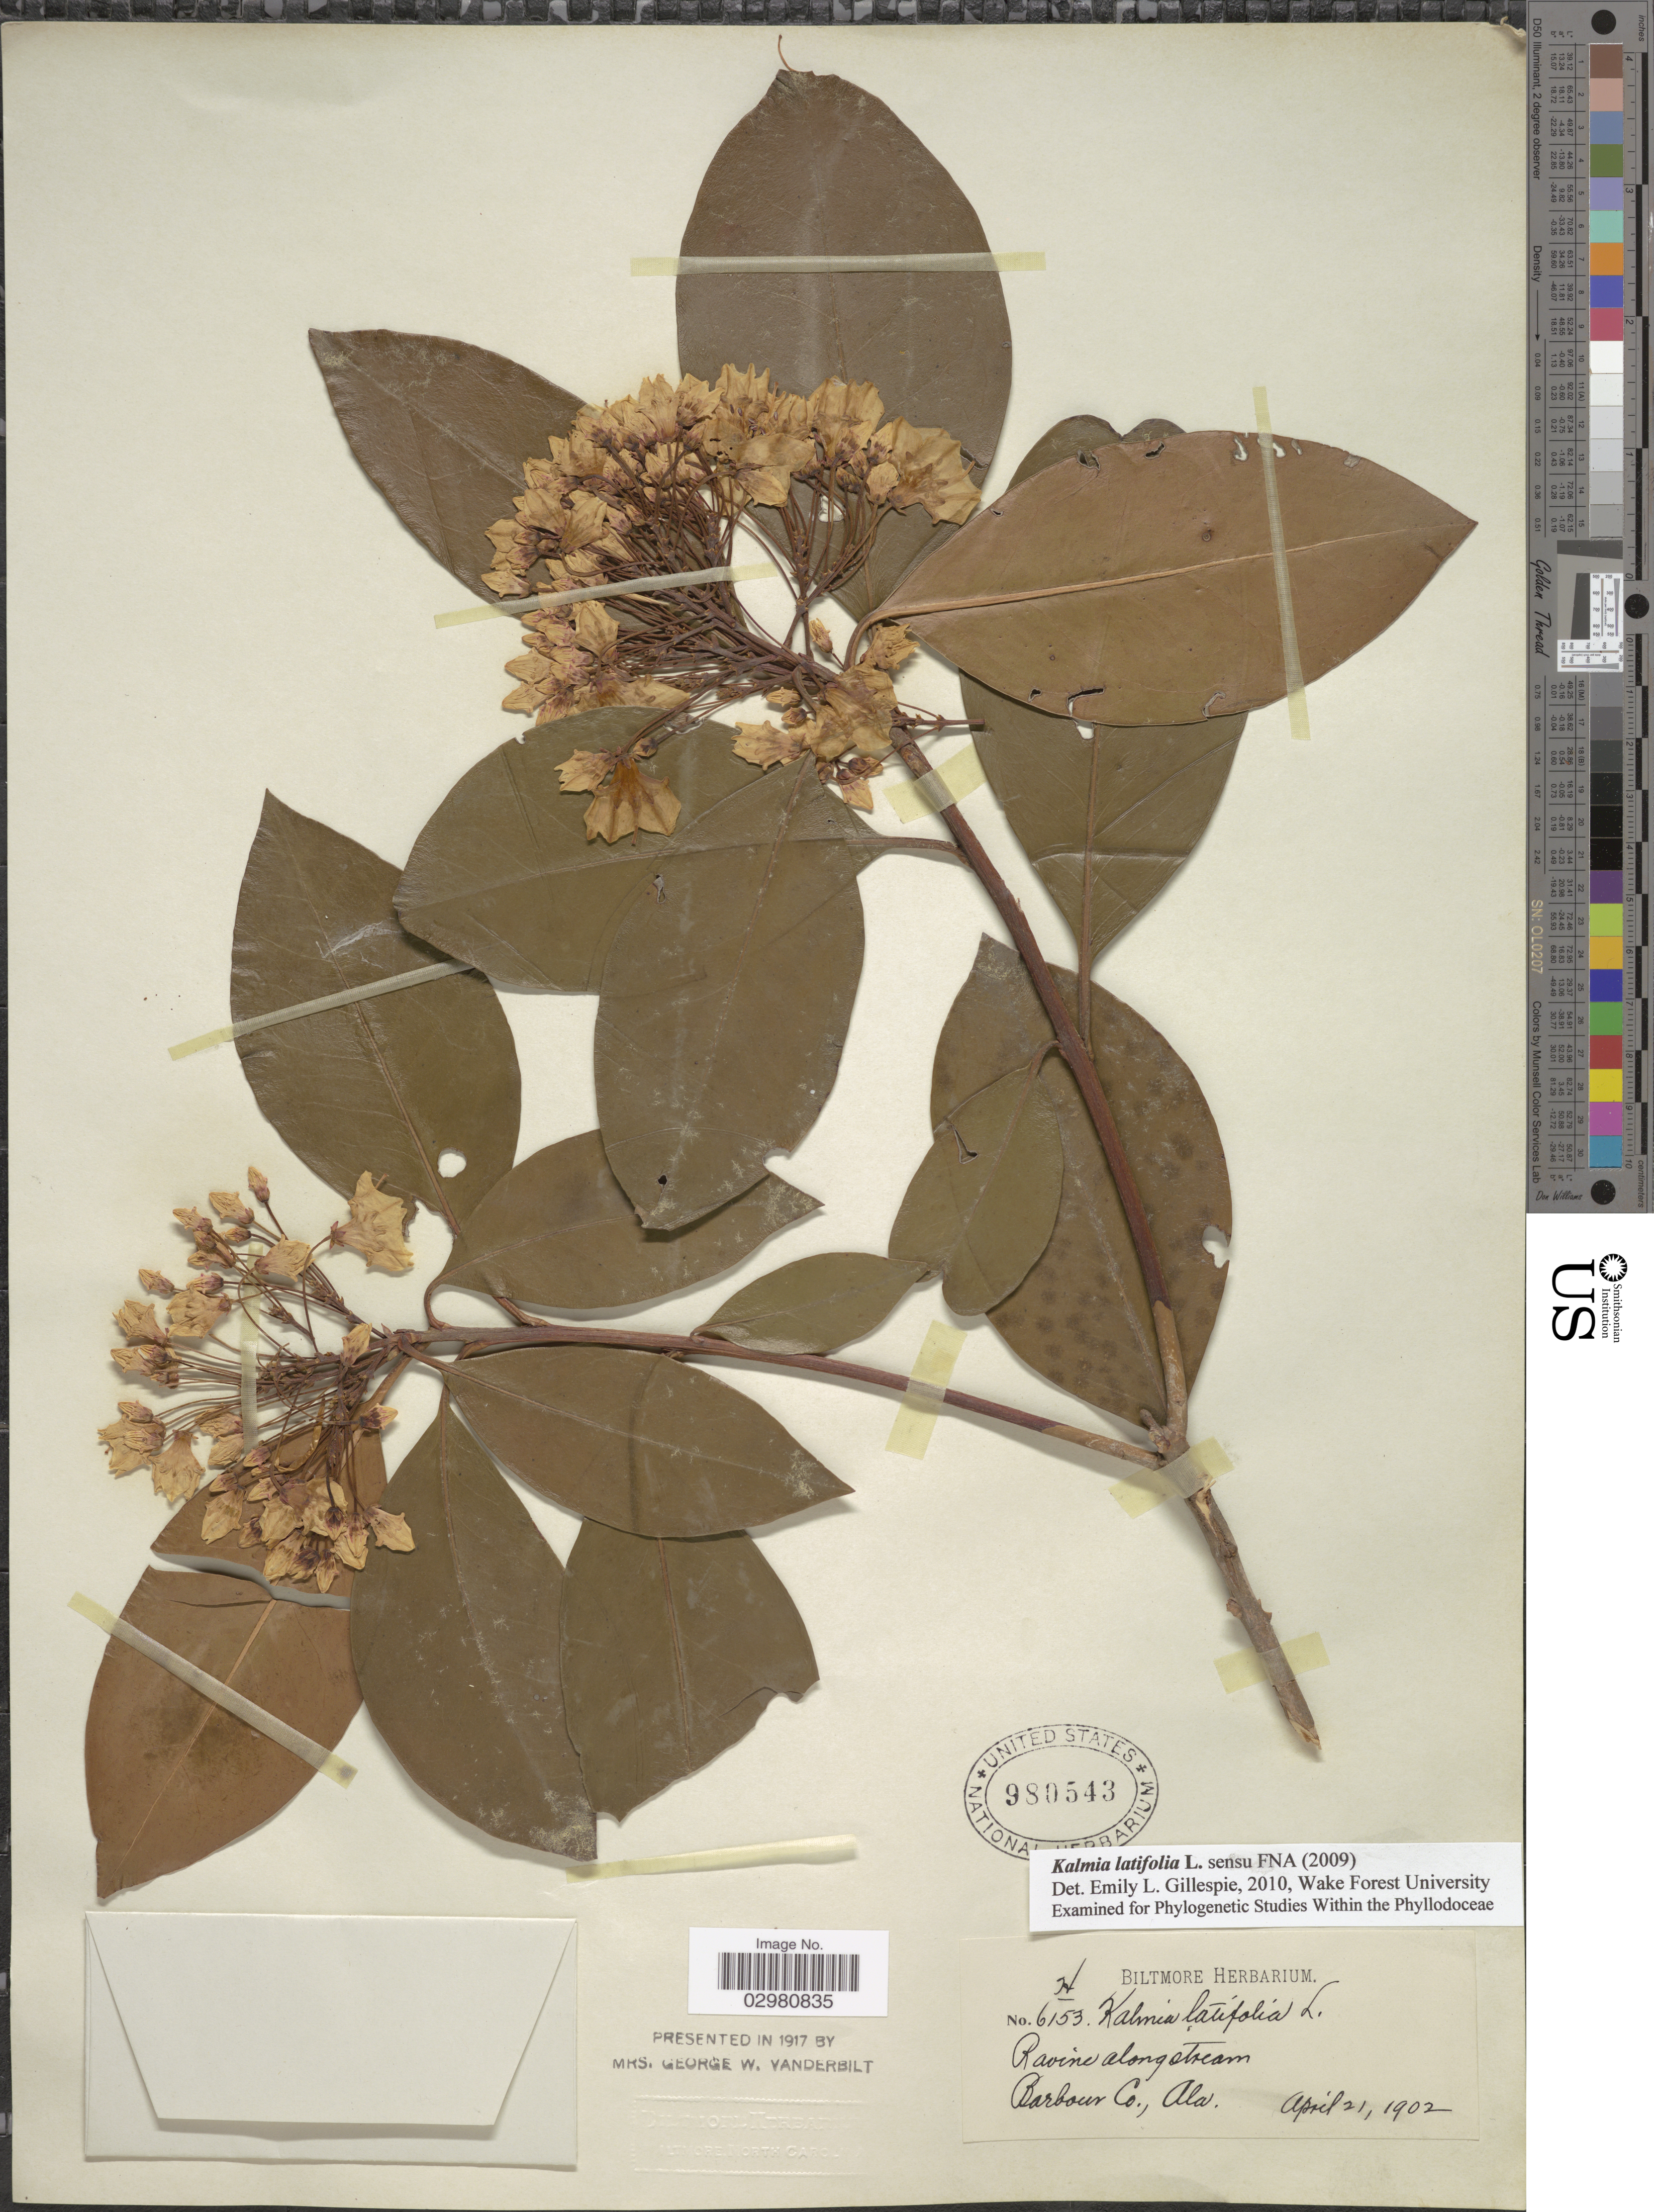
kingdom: Plantae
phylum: Tracheophyta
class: Magnoliopsida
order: Ericales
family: Ericaceae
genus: Kalmia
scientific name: Kalmia latifolia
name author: L.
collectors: ex herb. Biltmore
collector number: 6153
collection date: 1902-04-21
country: United States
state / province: Alabama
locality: Barbour Co., Ala.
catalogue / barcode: US 980543